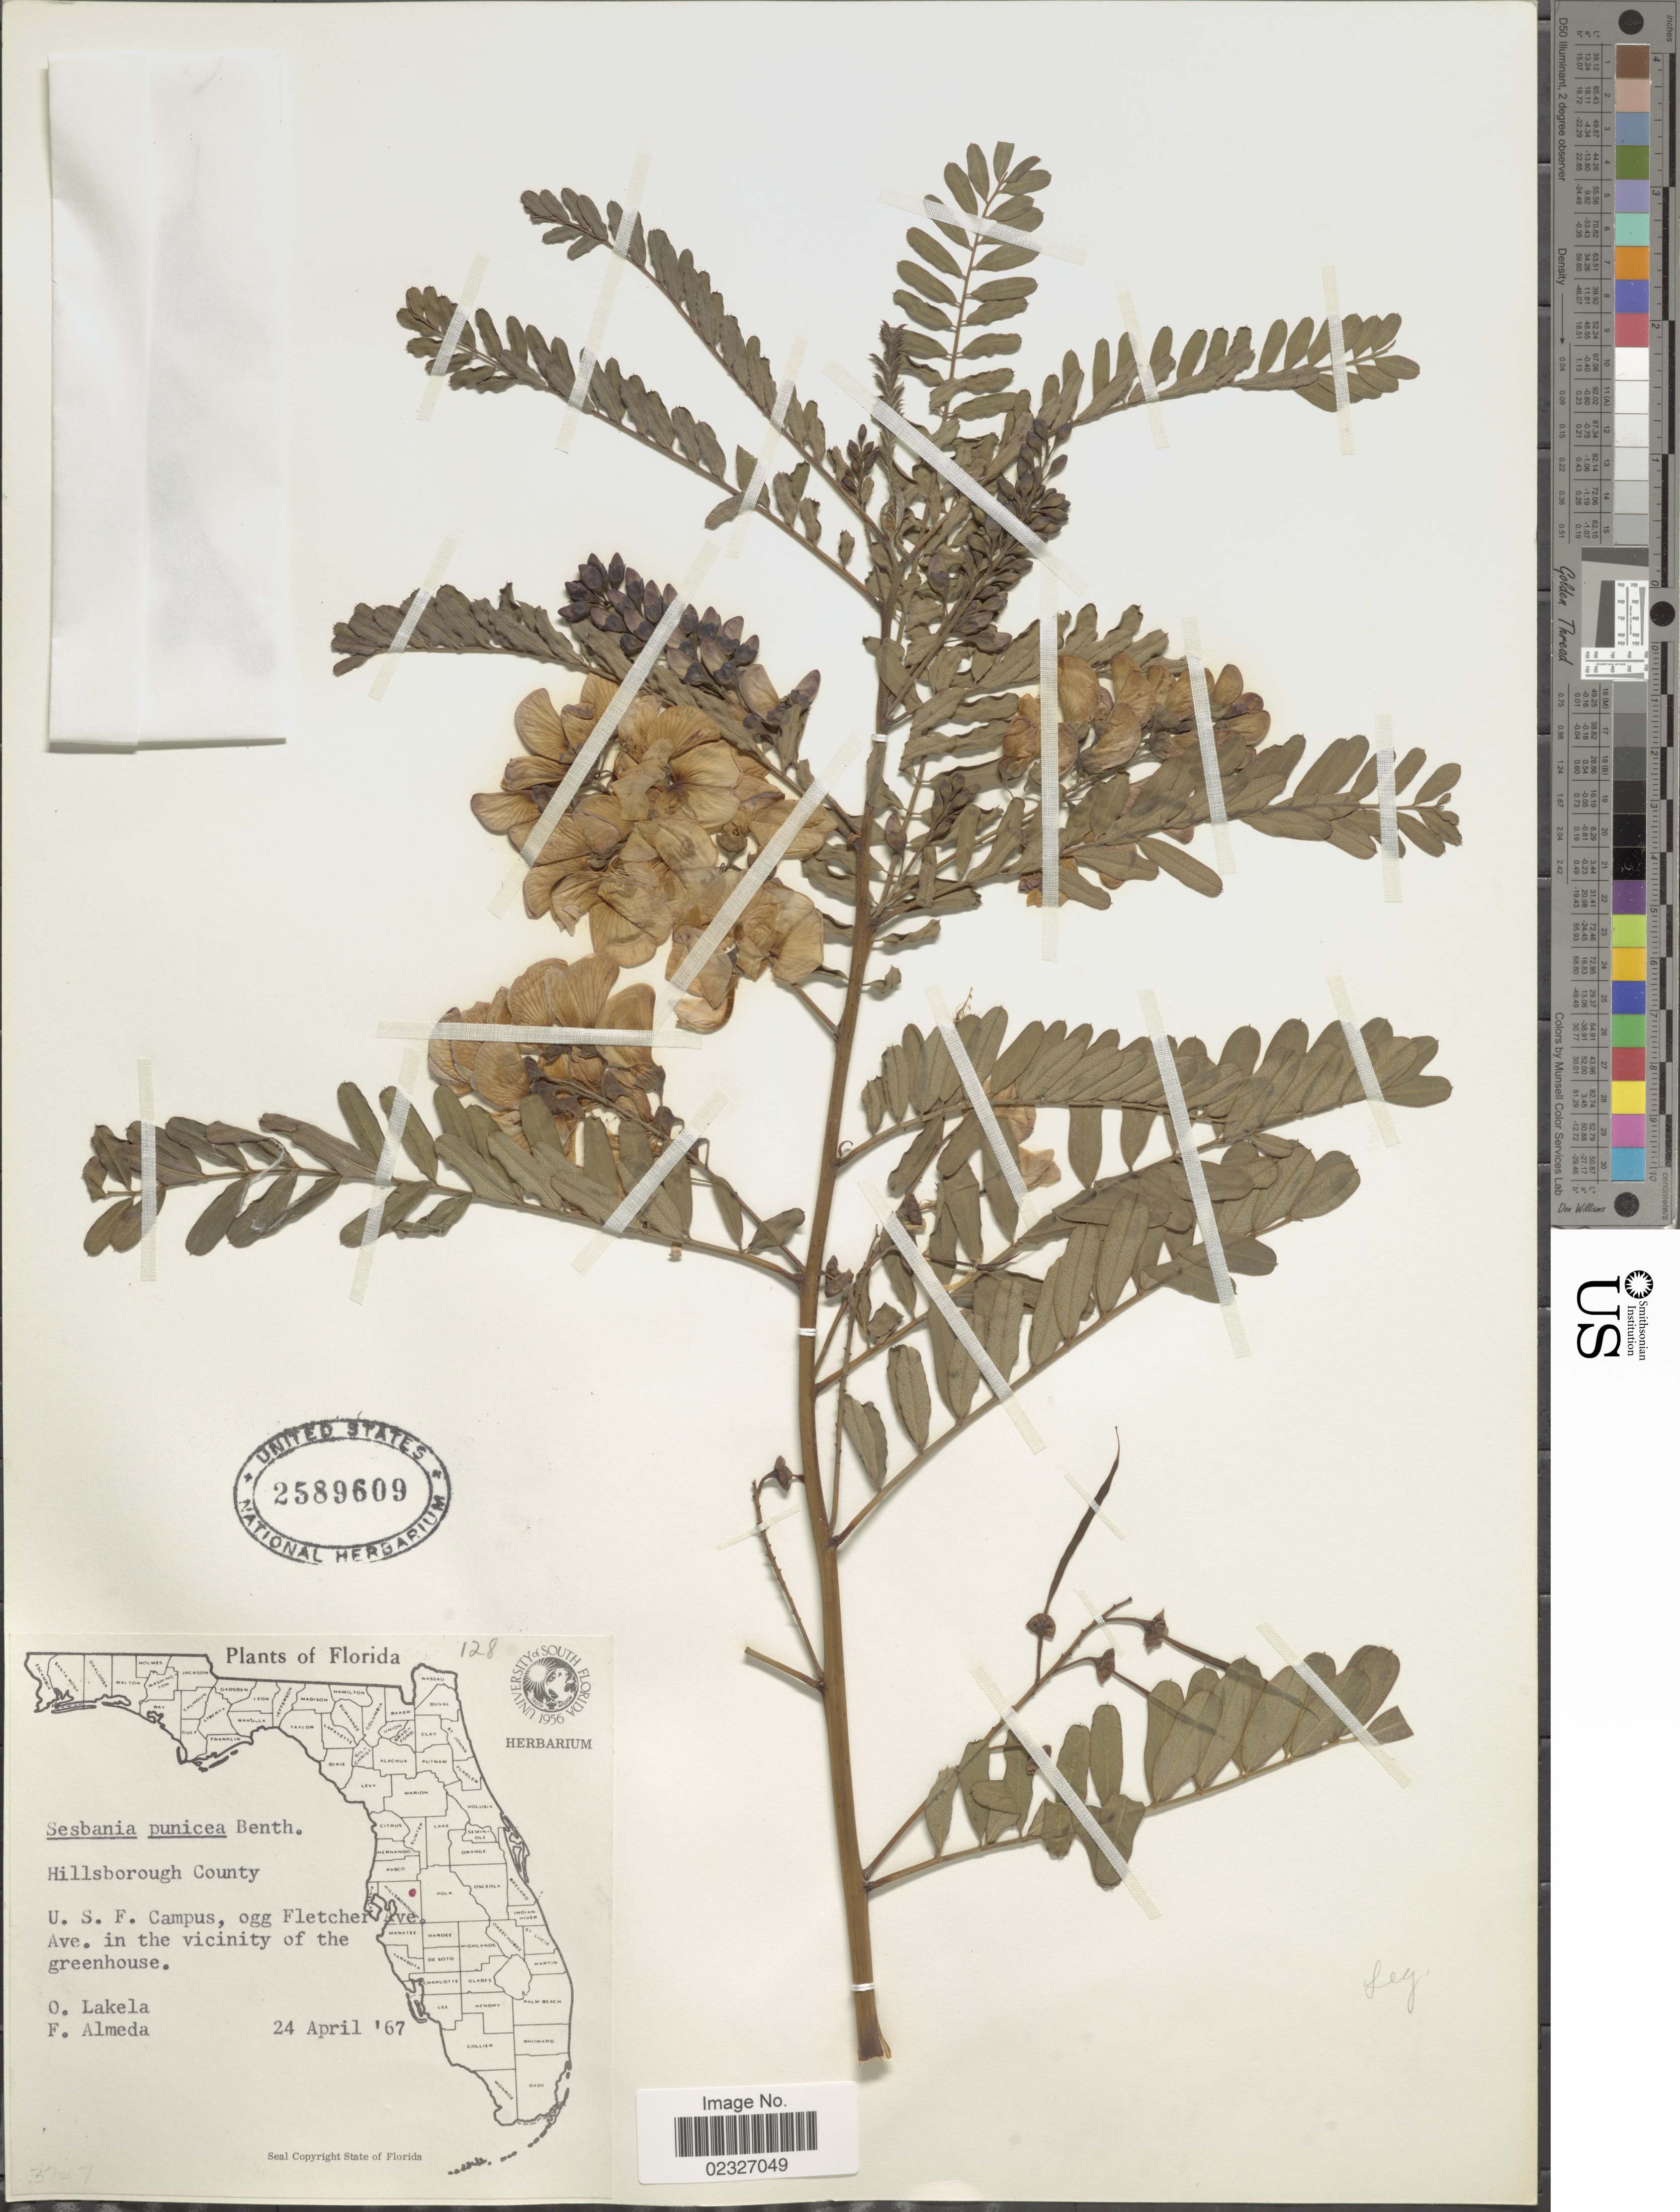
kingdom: Plantae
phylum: Tracheophyta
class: Magnoliopsida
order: Fabales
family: Fabaceae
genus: Sesbania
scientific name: Sesbania punicea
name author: (Cav.) Benth.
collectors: O. Lakela & F. Almeda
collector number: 128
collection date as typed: Transcribed d/m/y: 24/4/67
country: United States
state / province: Florida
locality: Hillsborough County, U.S.F. Campus, ogg Fletcher Ave. in the vicinity of the greenhouse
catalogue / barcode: US 2589609